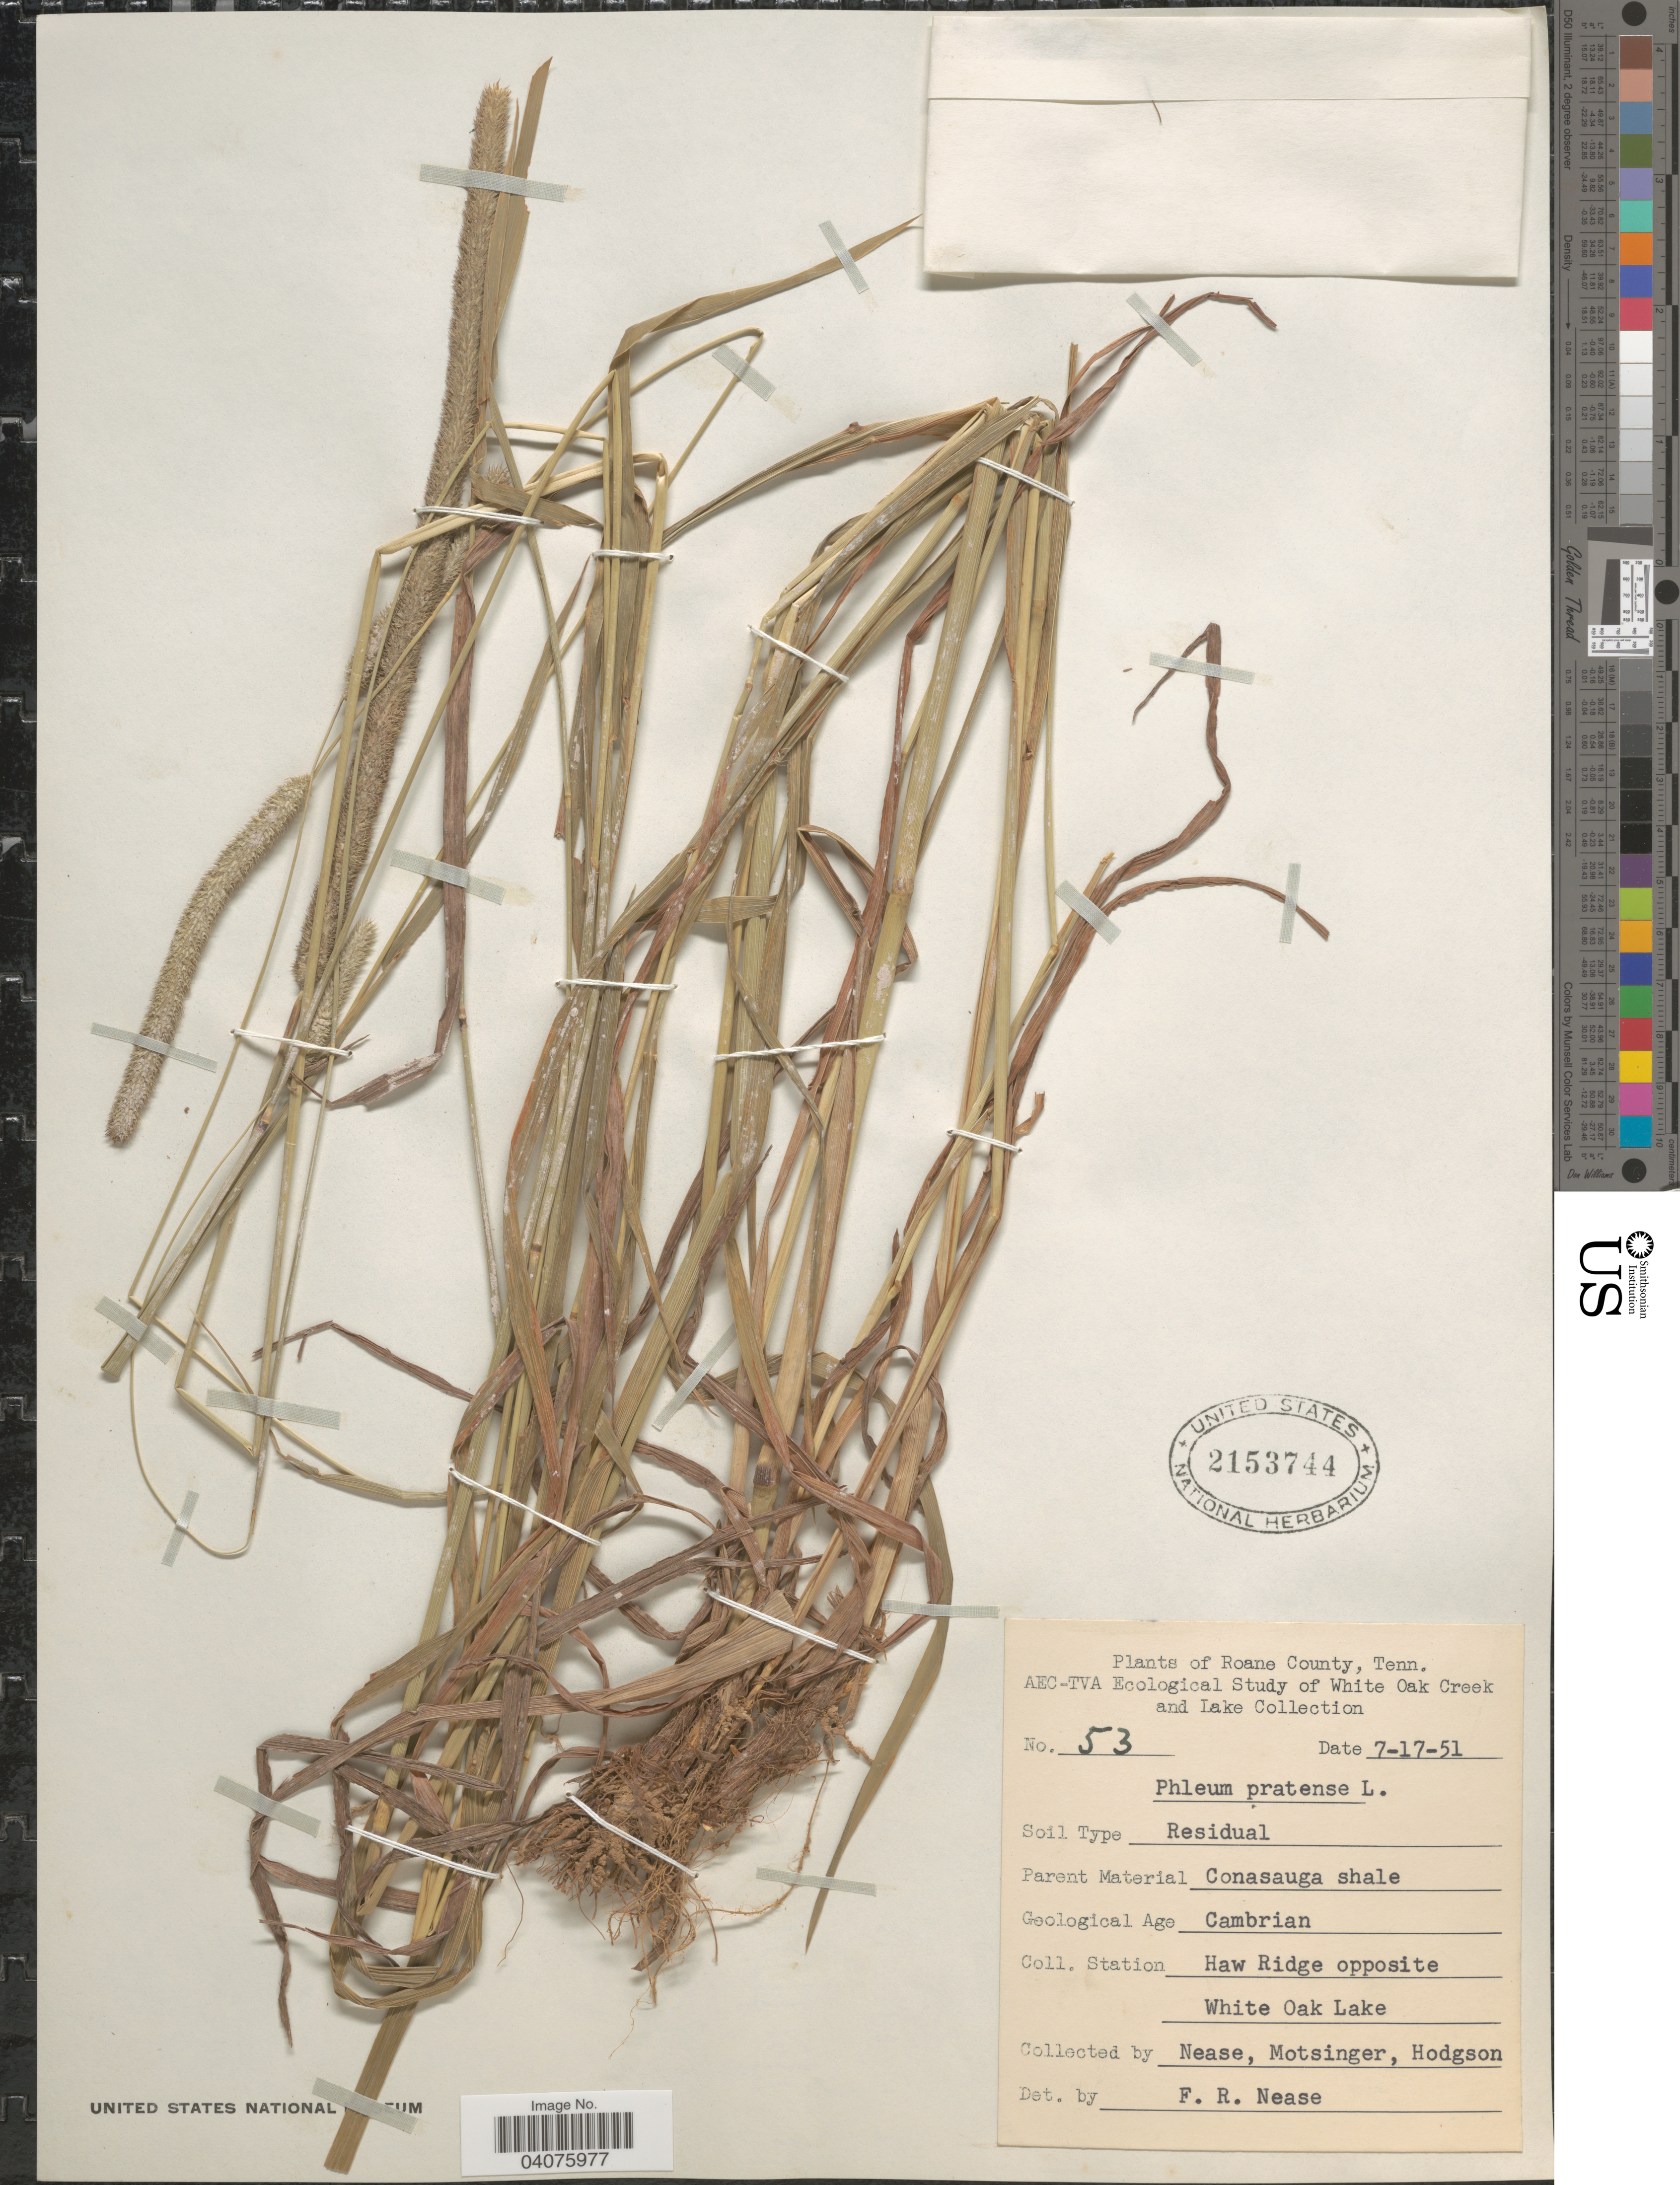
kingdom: Plantae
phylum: Tracheophyta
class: Liliopsida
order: Poales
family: Poaceae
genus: Phleum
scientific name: Phleum pratense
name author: L.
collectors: F. Nease, Motsinger & -. Hodgson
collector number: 53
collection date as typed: Transcribed d/m/y: 17/7/51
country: United States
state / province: Tennessee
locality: Roane County. Station Haw Ridge opposite White Oak Lake.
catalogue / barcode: US 2153744